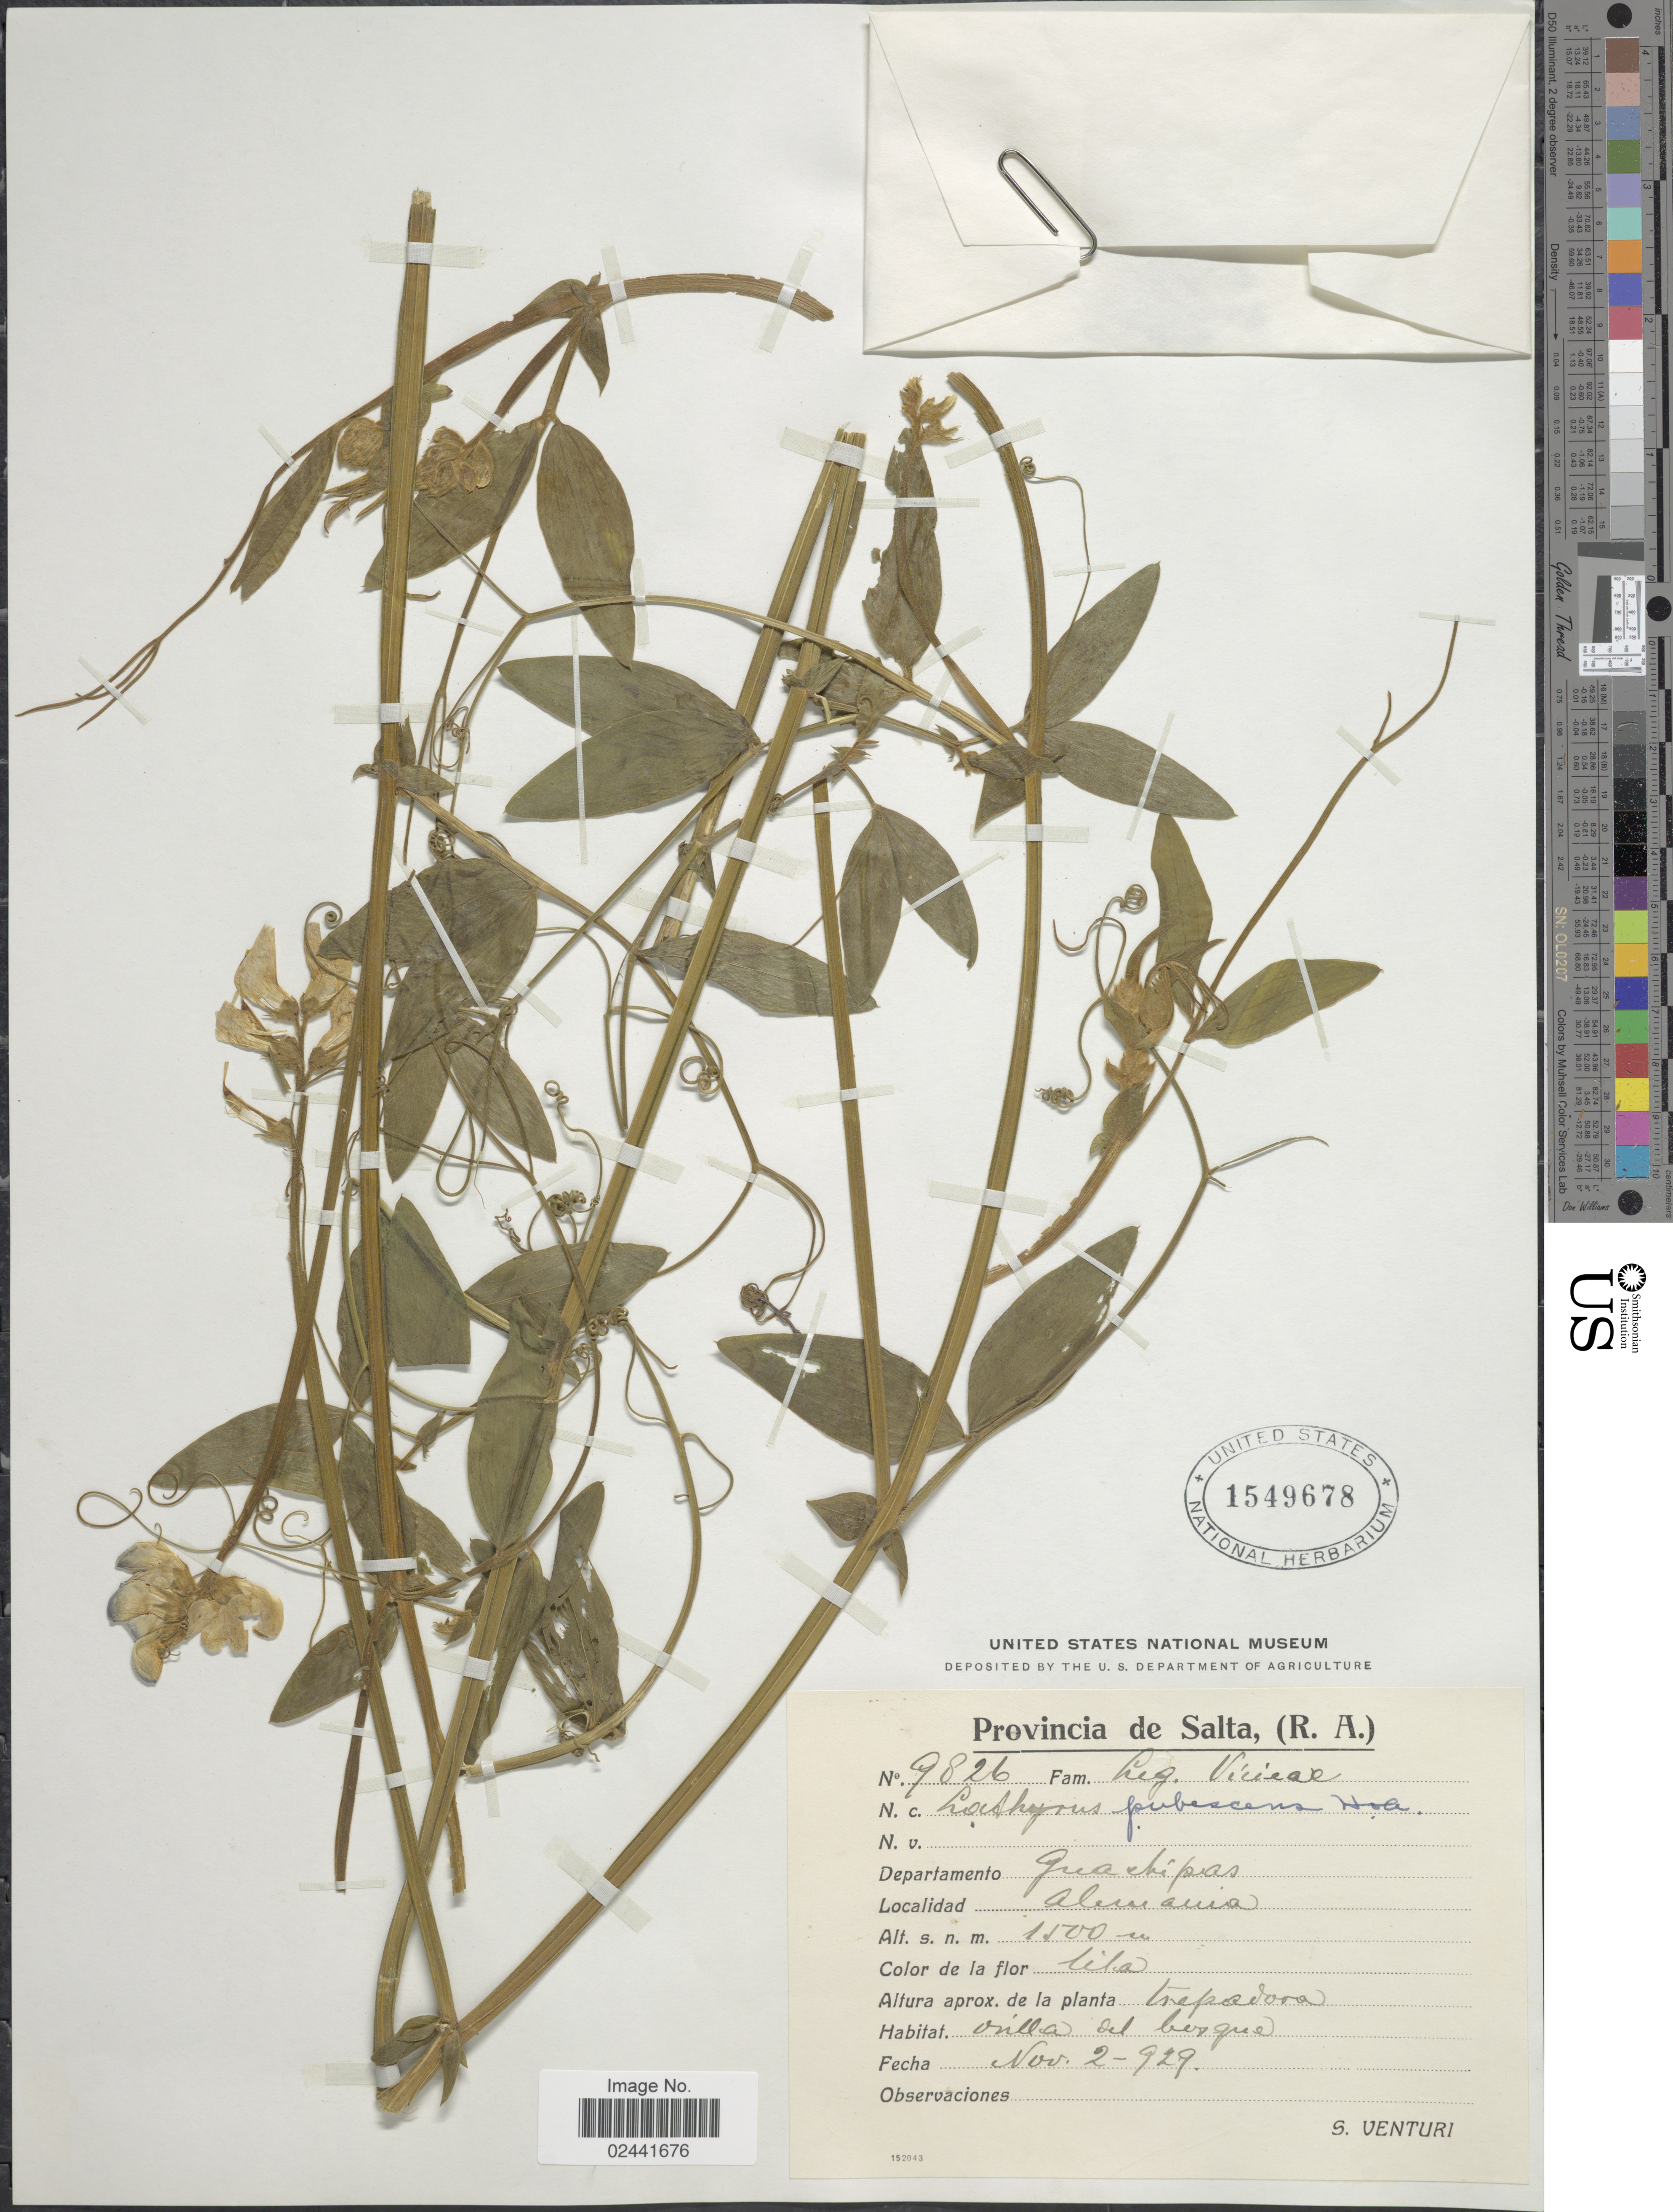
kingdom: Plantae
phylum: Tracheophyta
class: Magnoliopsida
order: Fabales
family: Fabaceae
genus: Lathyrus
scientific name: Lathyrus pubescens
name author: Hook. & Arn.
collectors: S. Venturi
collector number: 9826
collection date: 1929-11-02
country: Argentina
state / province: Salta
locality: Departamento Guachipas, Alemania.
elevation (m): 1500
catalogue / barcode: US 1549678